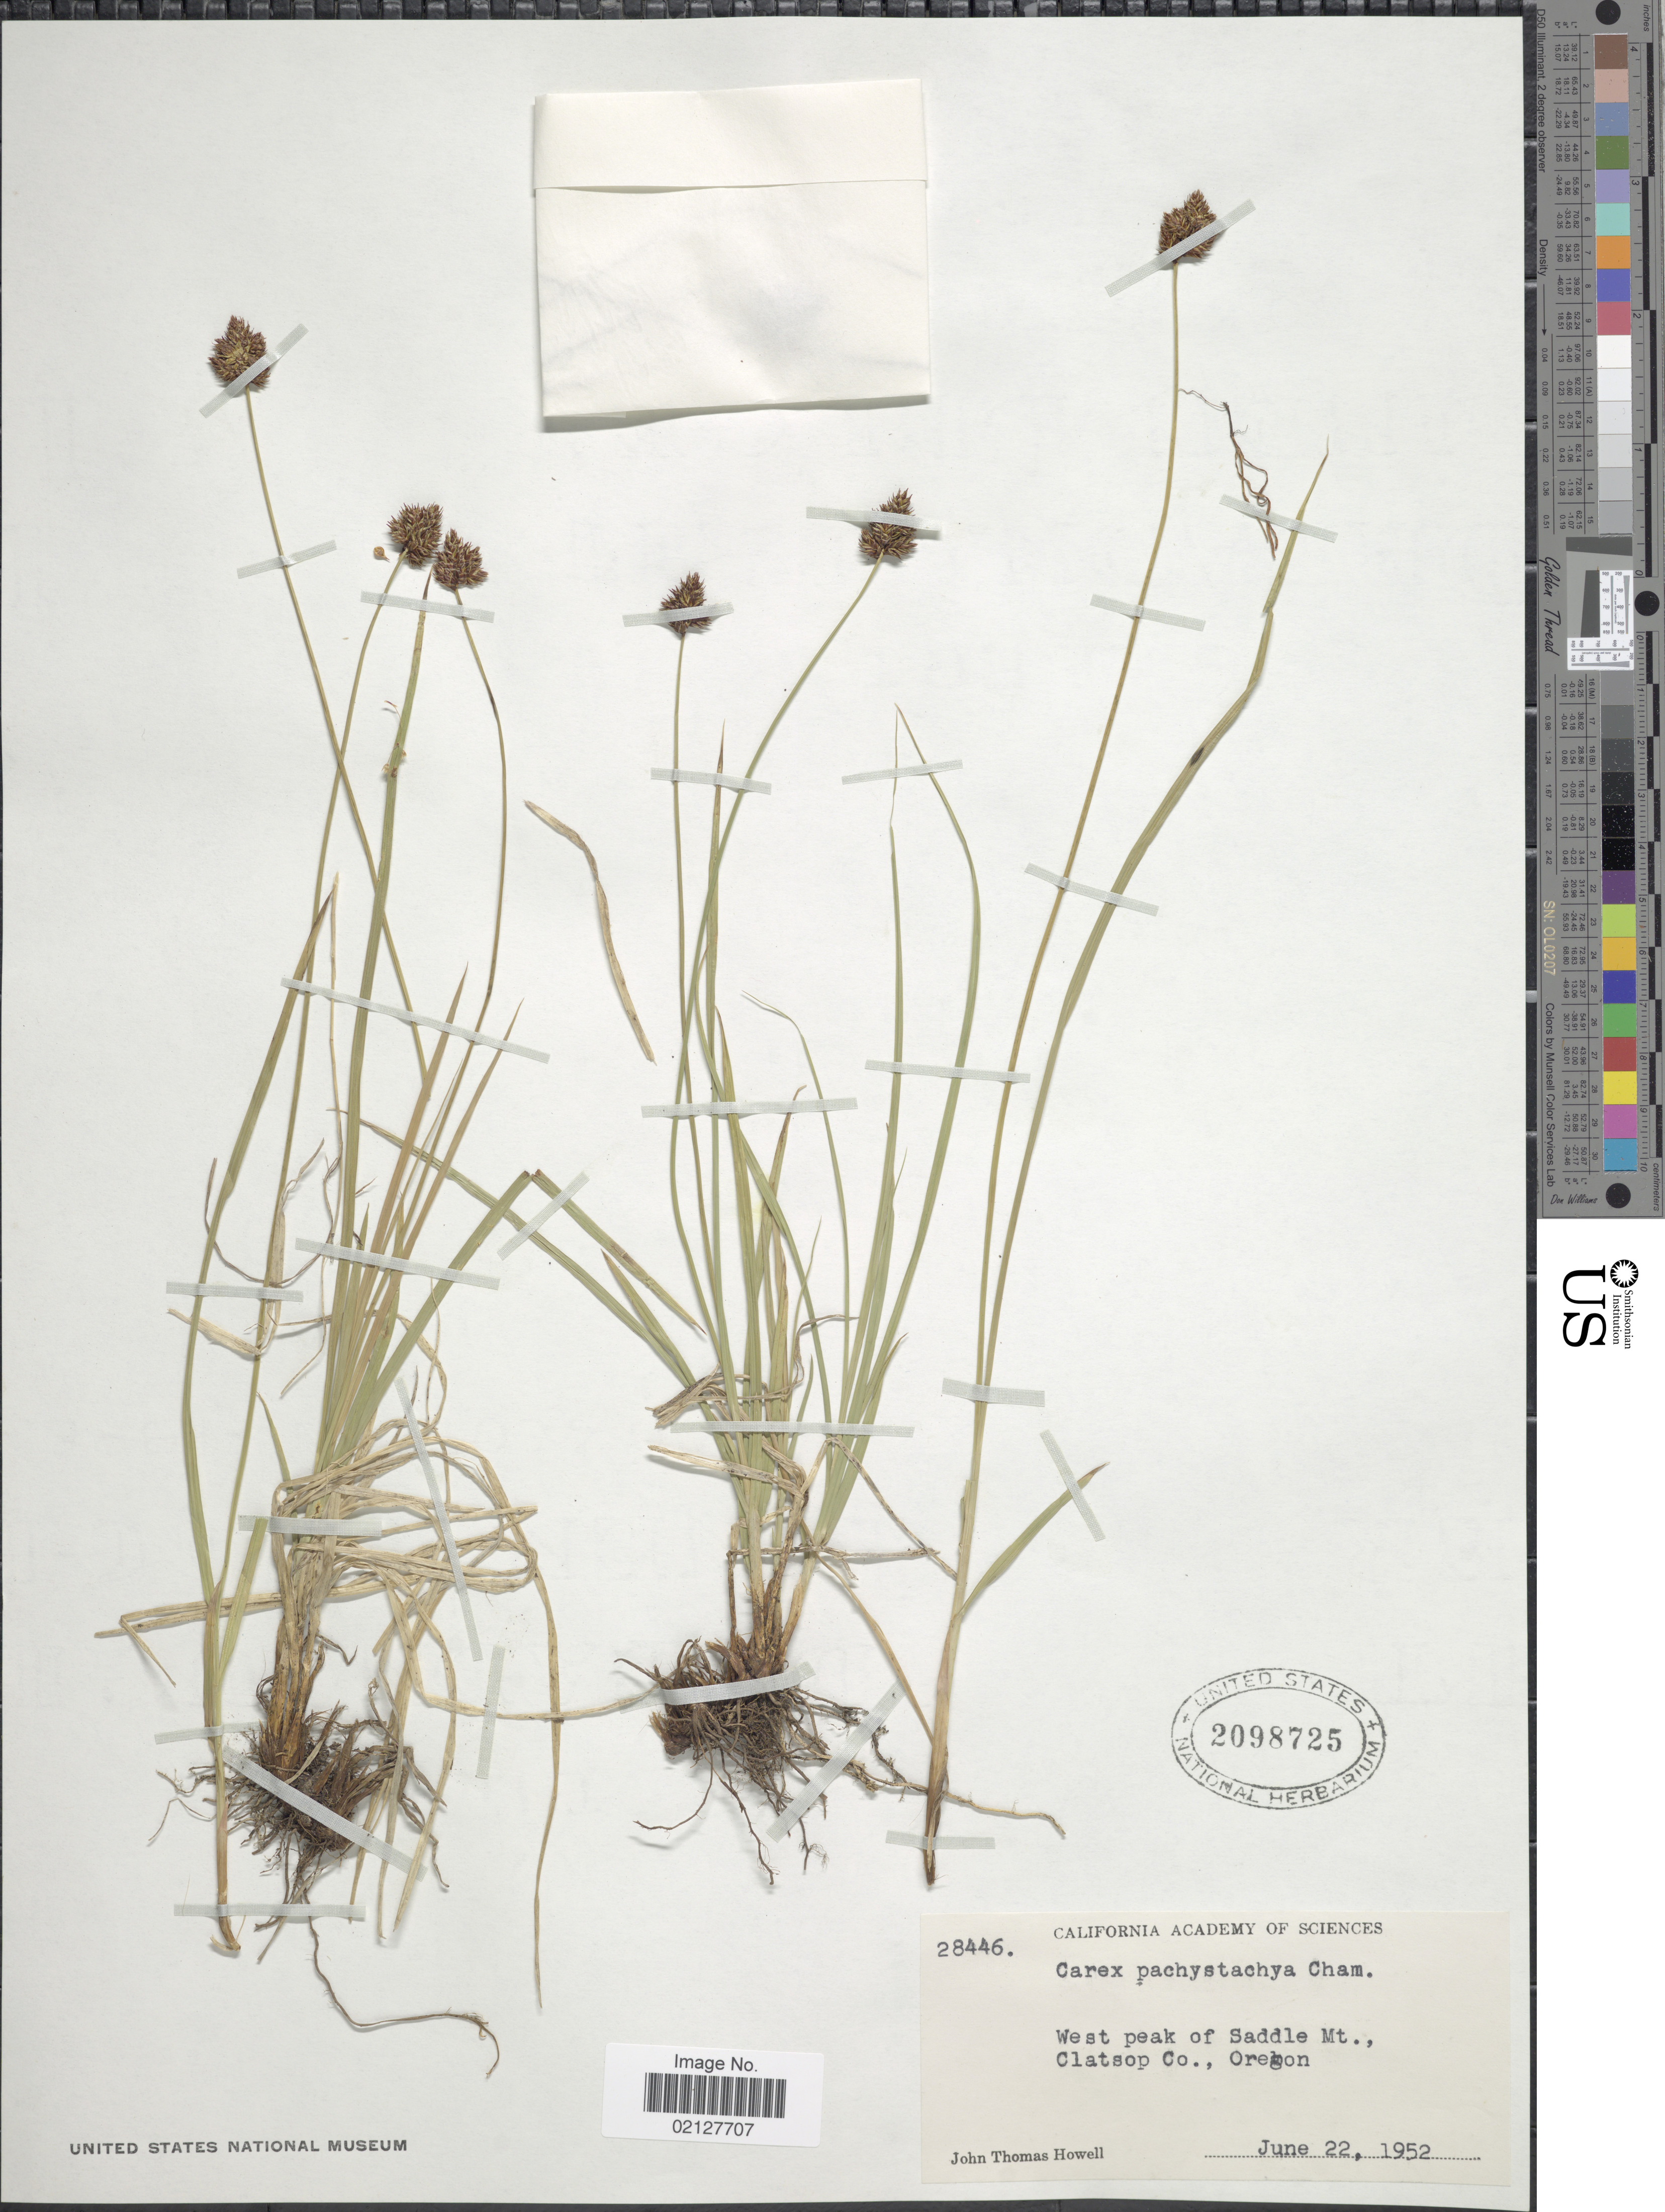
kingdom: Plantae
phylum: Tracheophyta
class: Liliopsida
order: Poales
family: Cyperaceae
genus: Carex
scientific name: Carex pachystachya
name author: Cham. ex Steud.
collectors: J. T. Howell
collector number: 28446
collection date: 1952-06-22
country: United States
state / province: Oregon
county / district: Clatsop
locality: West peak of Saddle Mt., Clatsop Co.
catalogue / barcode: US 2098725